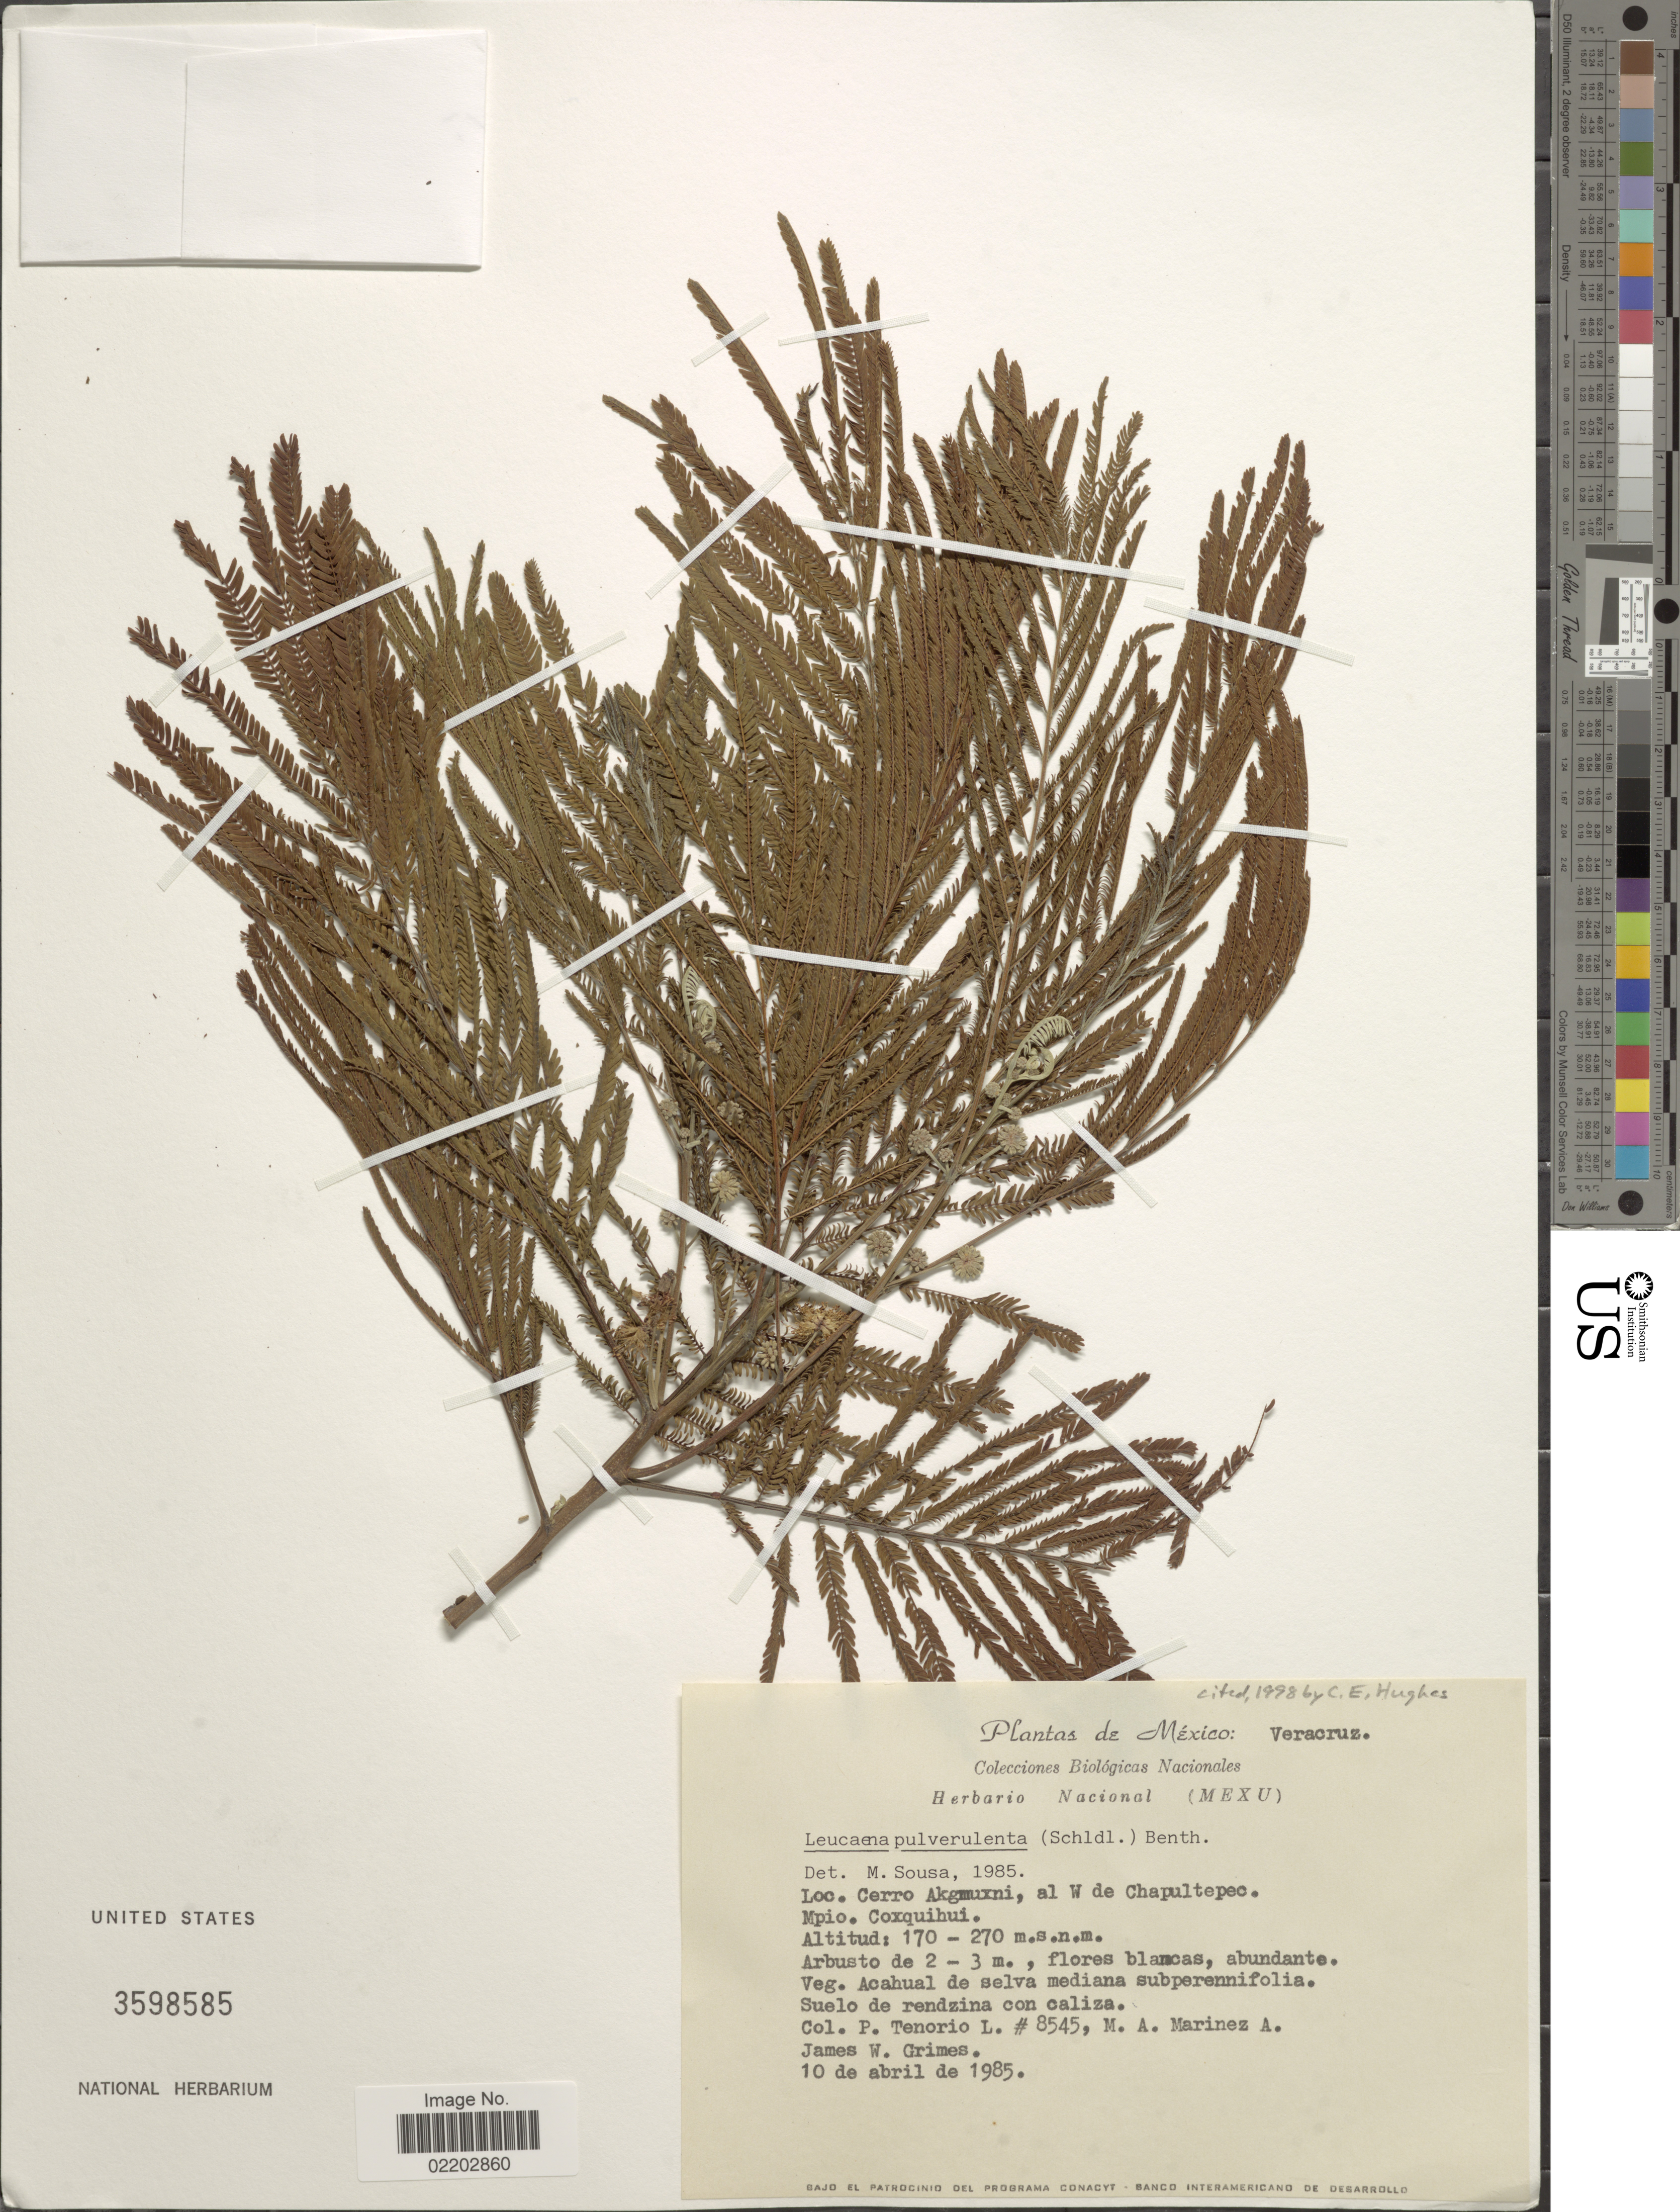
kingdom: Plantae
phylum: Tracheophyta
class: Magnoliopsida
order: Fabales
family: Fabaceae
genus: Leucaena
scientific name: Leucaena pulverulenta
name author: (Schltdl.) Benth.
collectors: P. Tenorio L., M. Marinez A. & J. W. Grimes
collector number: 8545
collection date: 1985-04-10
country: Mexico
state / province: Veracruz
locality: Cerro Akgmuxni, al W de Chapultepec, Mpio. Coxquihui, suelo de rendzina con caliza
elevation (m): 170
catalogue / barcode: US 3598585